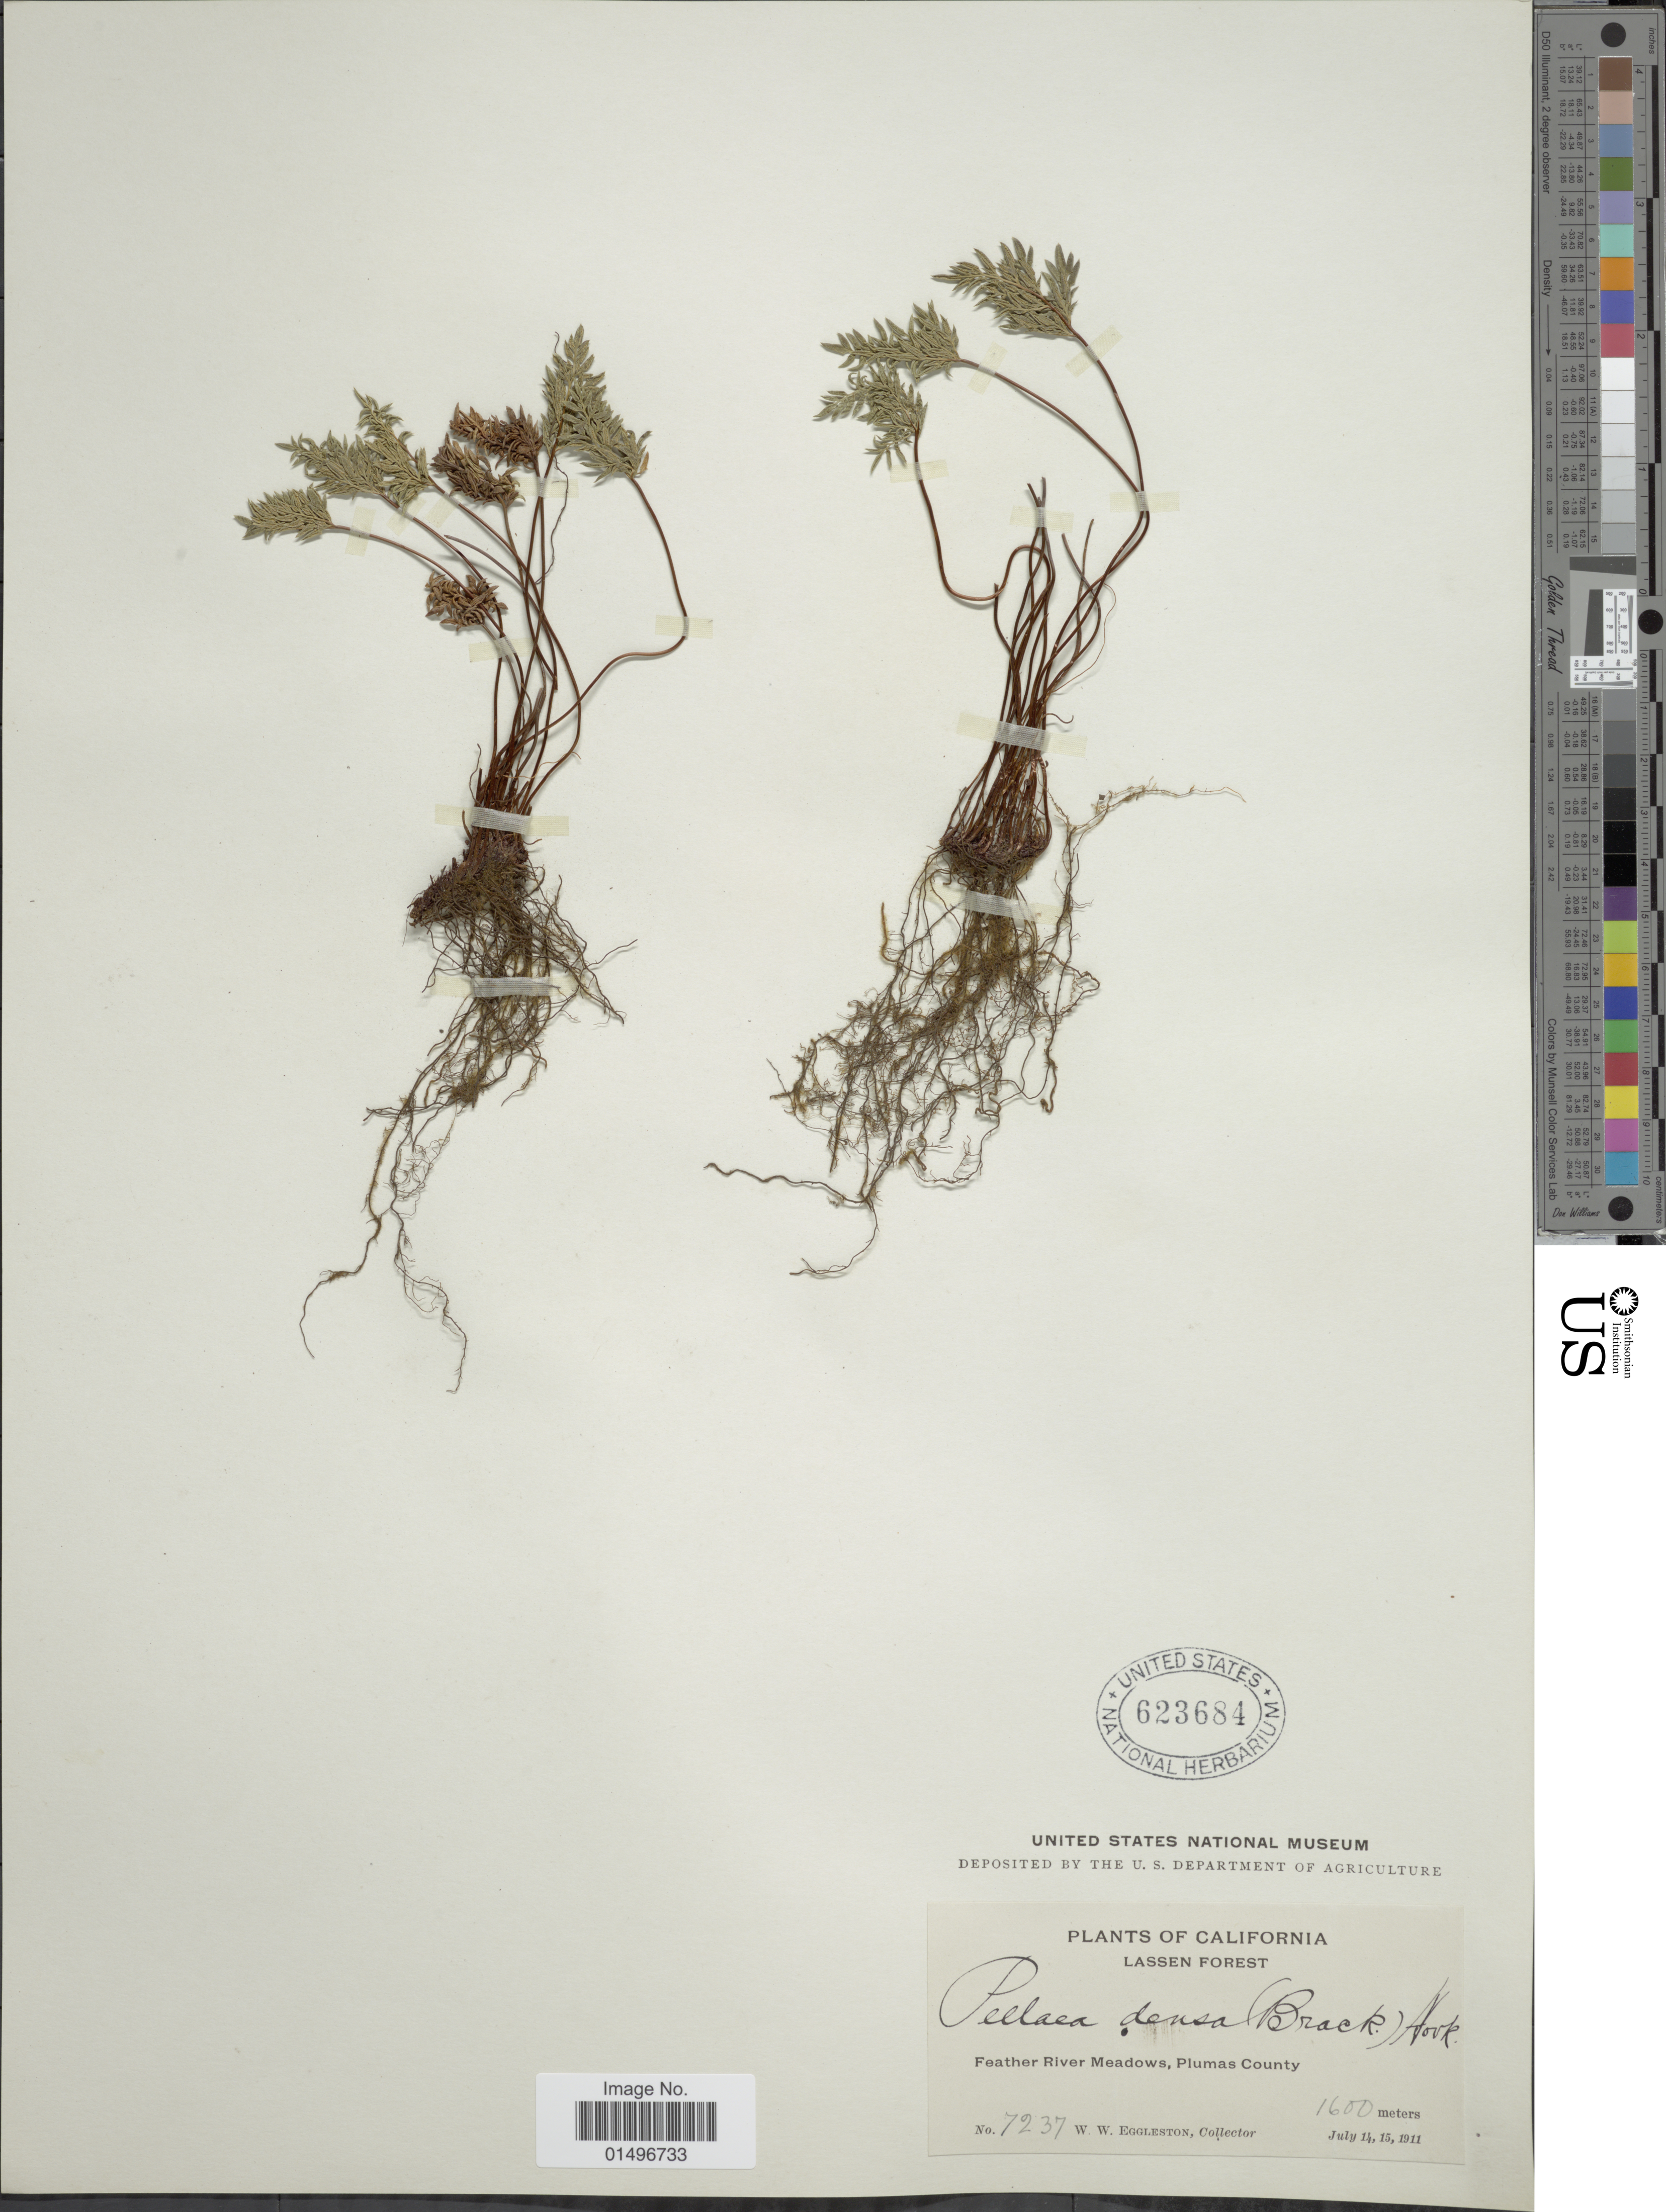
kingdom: Plantae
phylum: Tracheophyta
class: Polypodiopsida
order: Polypodiales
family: Pteridaceae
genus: Aspidotis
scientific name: Aspidotis densa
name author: (Brack.) Lellinger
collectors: W. W. Eggleston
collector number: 7237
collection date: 1911-07-14/1911-07-15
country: United States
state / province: California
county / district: Plumas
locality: California, Lassen Forest, Feather River Meadows, Plumas County.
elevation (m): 1600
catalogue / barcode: US 623684